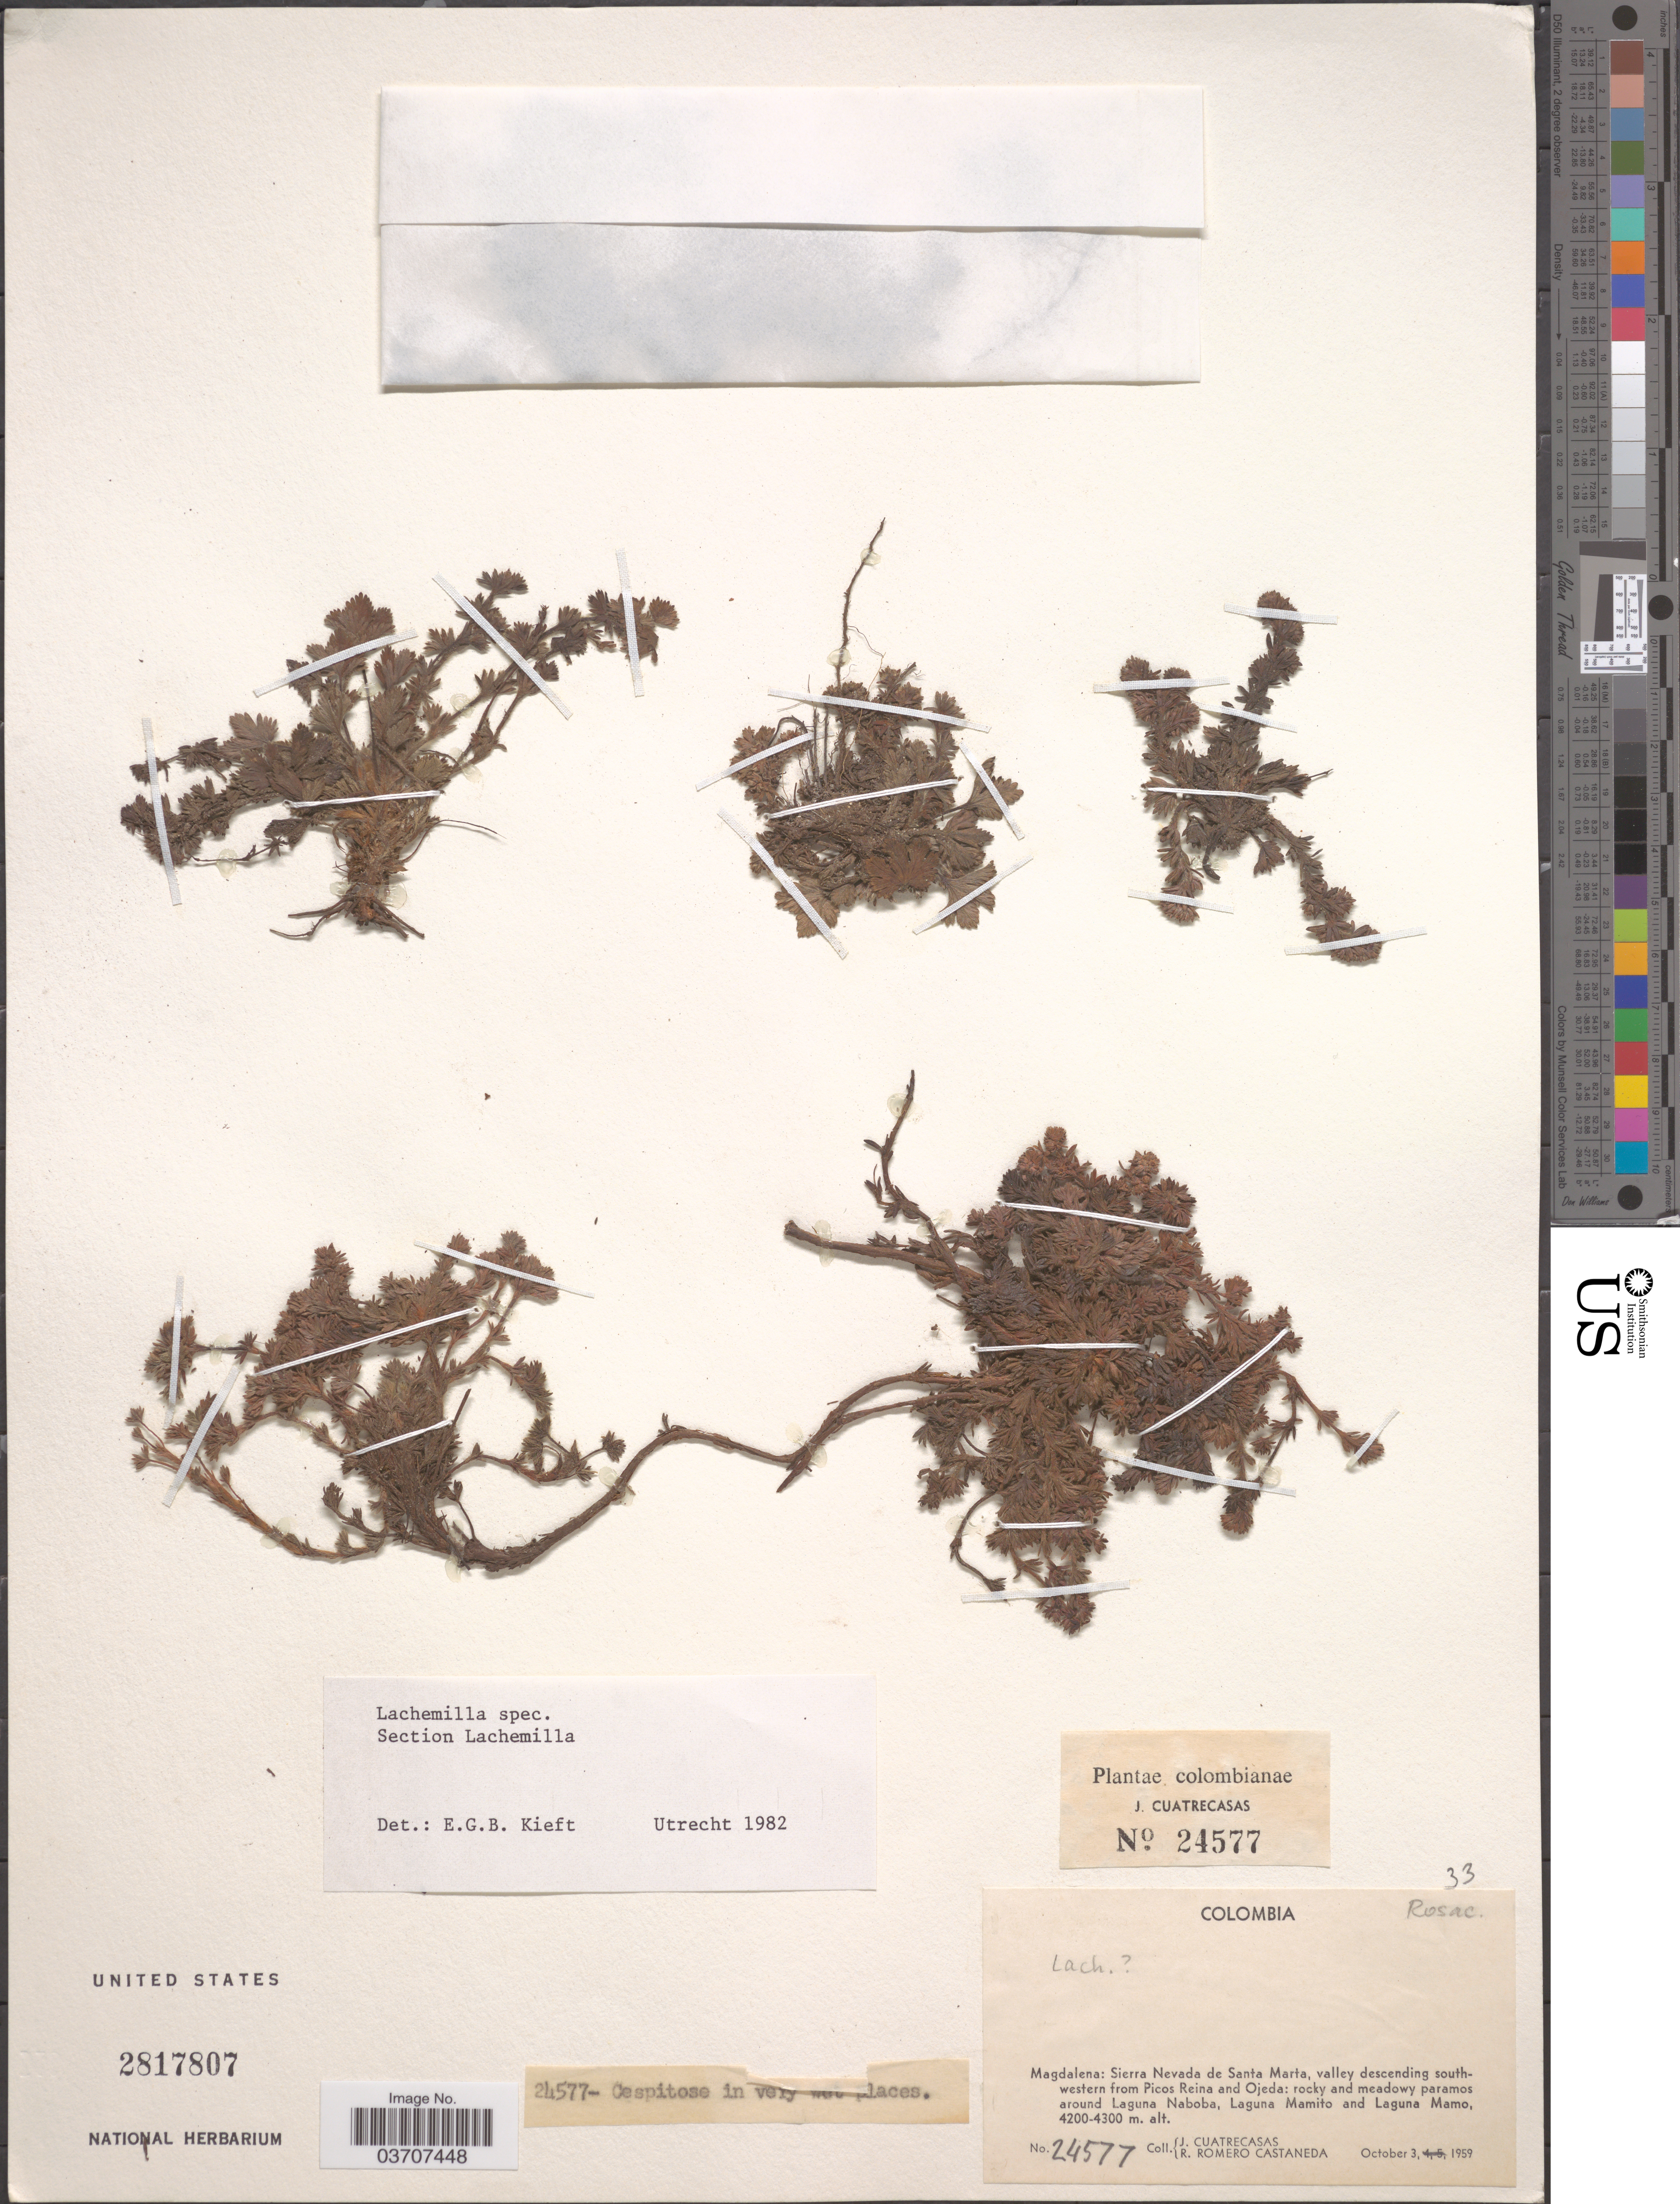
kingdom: Plantae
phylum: Tracheophyta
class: Magnoliopsida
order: Rosales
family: Rosaceae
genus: Lachemilla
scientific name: Lachemilla sp.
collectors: J. Cuatrecasas & R. Romero Castañeda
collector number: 24577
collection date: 1959-10-03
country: Colombia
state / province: Magdalena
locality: Sierra Nevada de Santa Marta, valley descending south-western from Picos Reina and Ojeda; rocky and meadowy paramos around Laguna Naboba, Laguna Mamito and Laguna Mamo.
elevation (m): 4200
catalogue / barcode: US 2817807